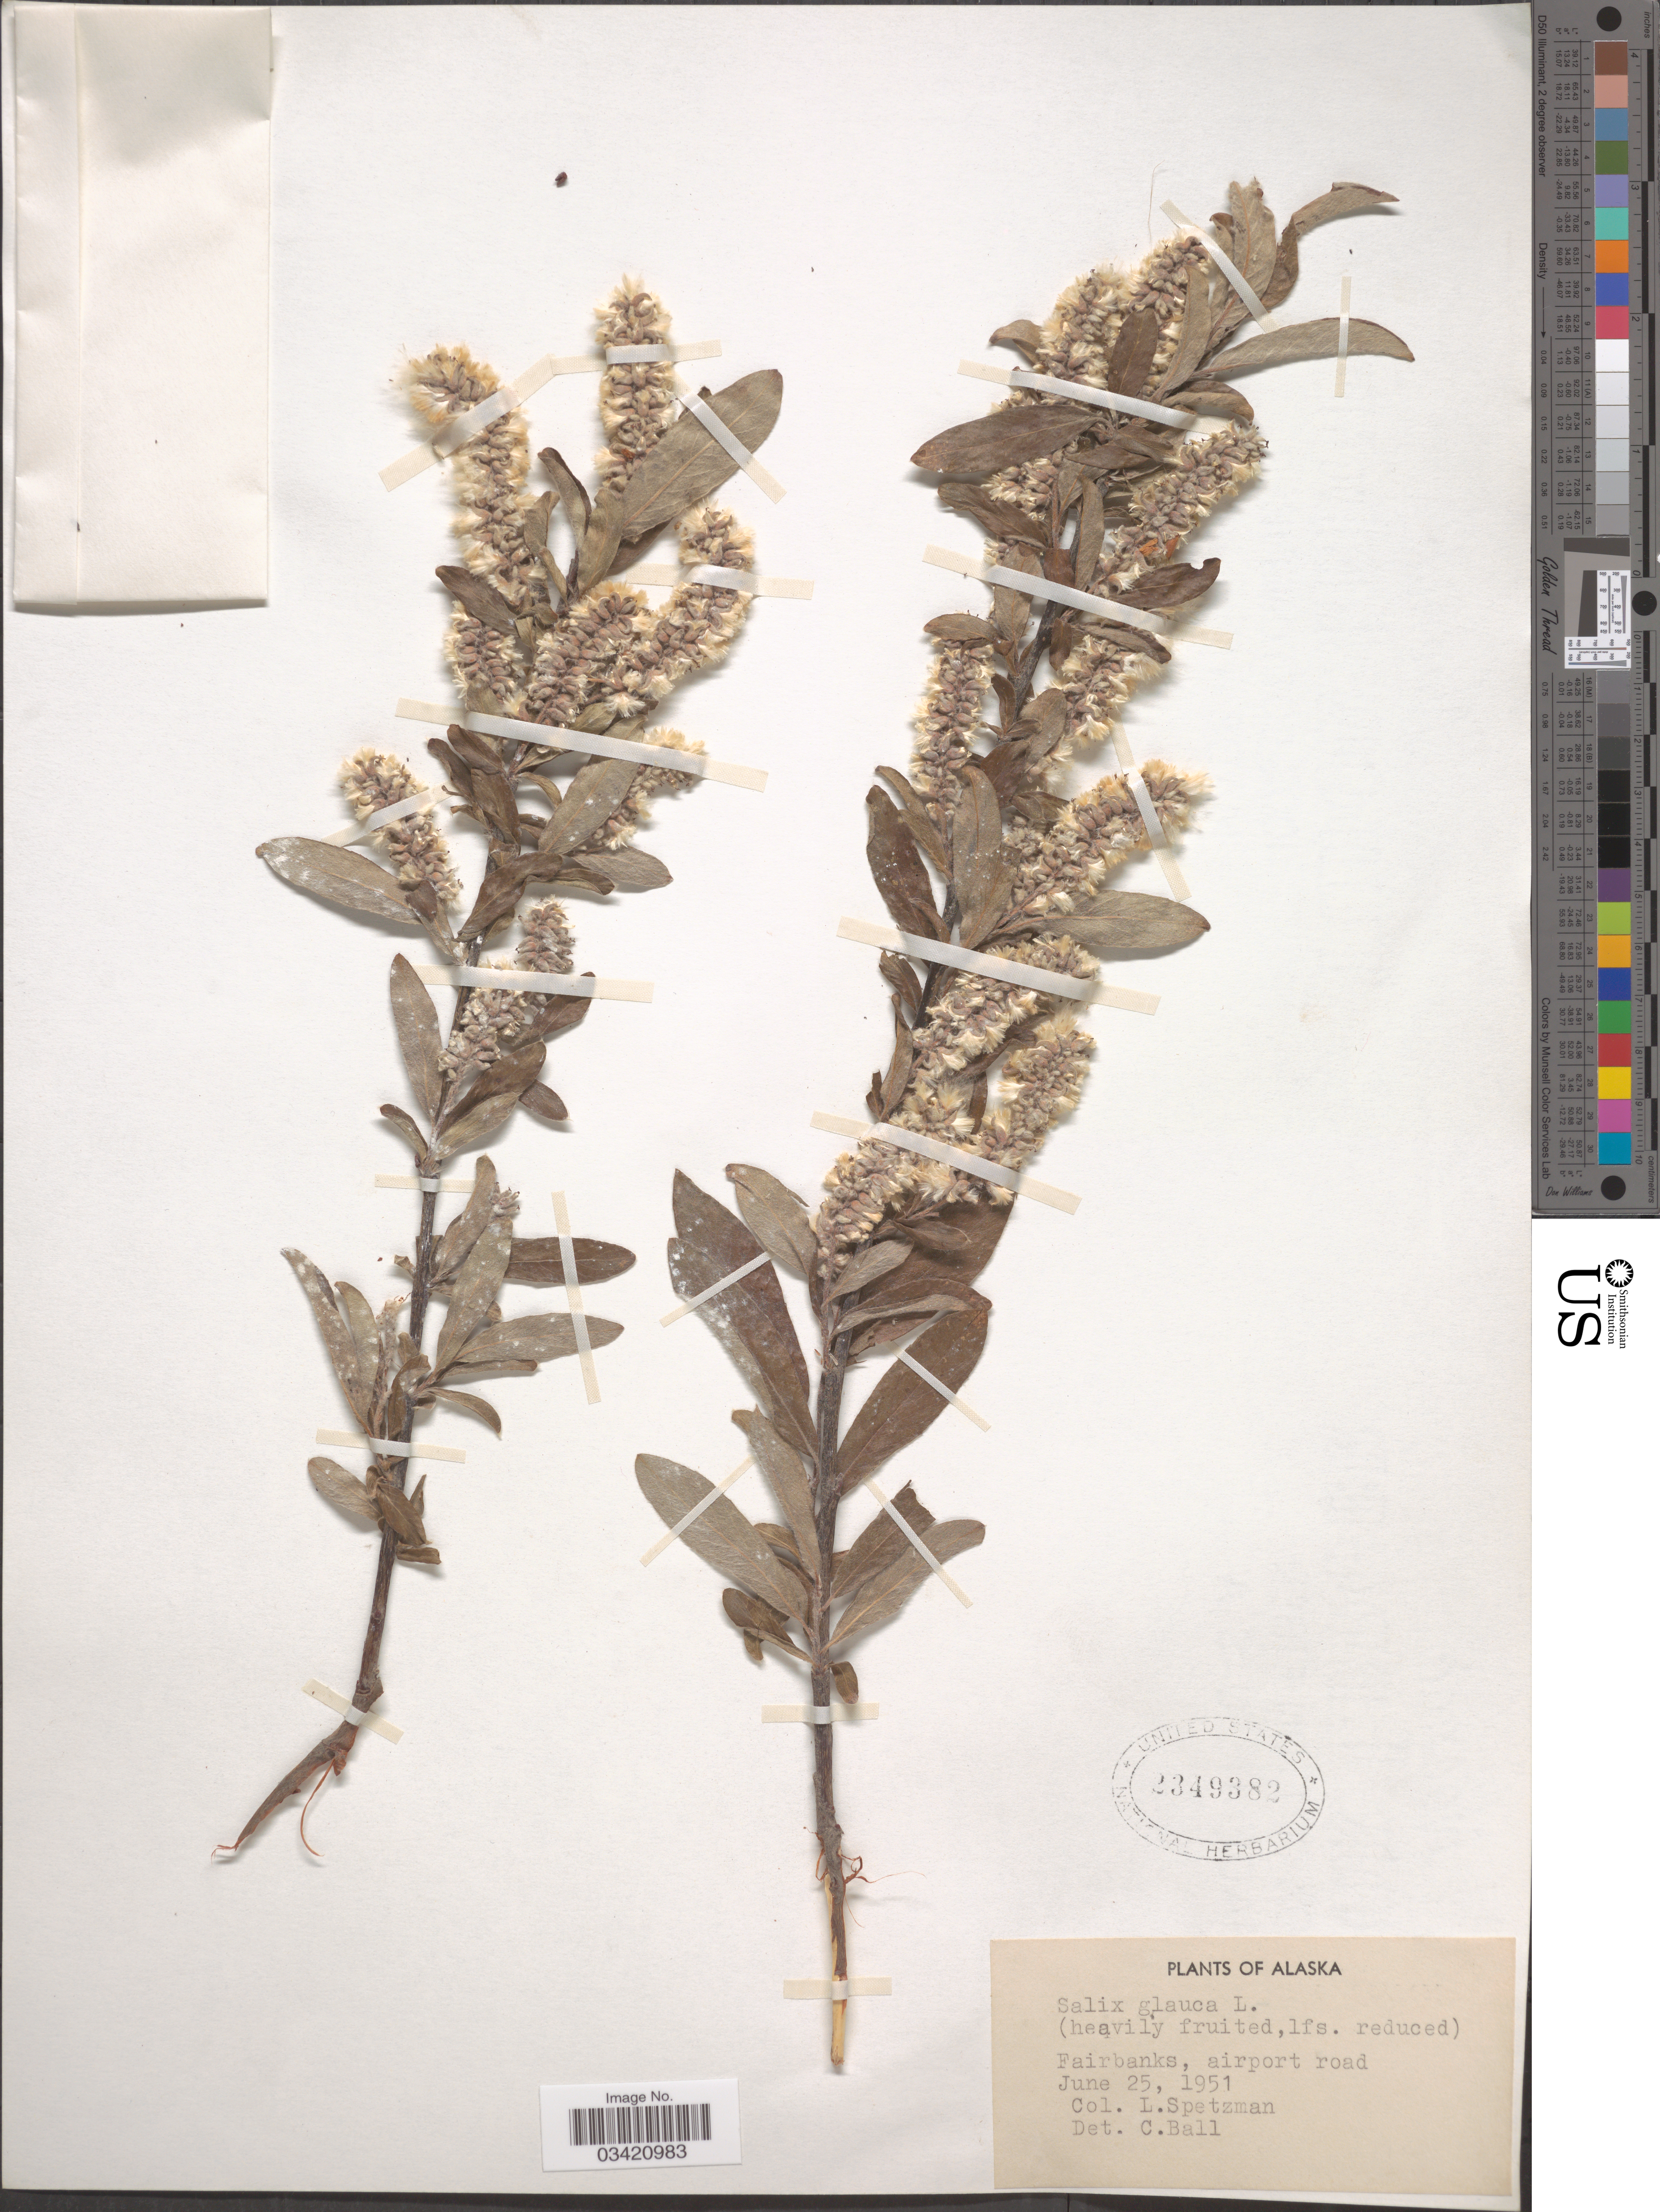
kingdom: Plantae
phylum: Tracheophyta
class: Magnoliopsida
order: Malpighiales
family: Salicaceae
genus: Salix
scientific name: Salix glauca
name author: L.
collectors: L. Spetzman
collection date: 1951-06-25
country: United States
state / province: Alaska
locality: Fairbanks, airport road.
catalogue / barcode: US 2349382